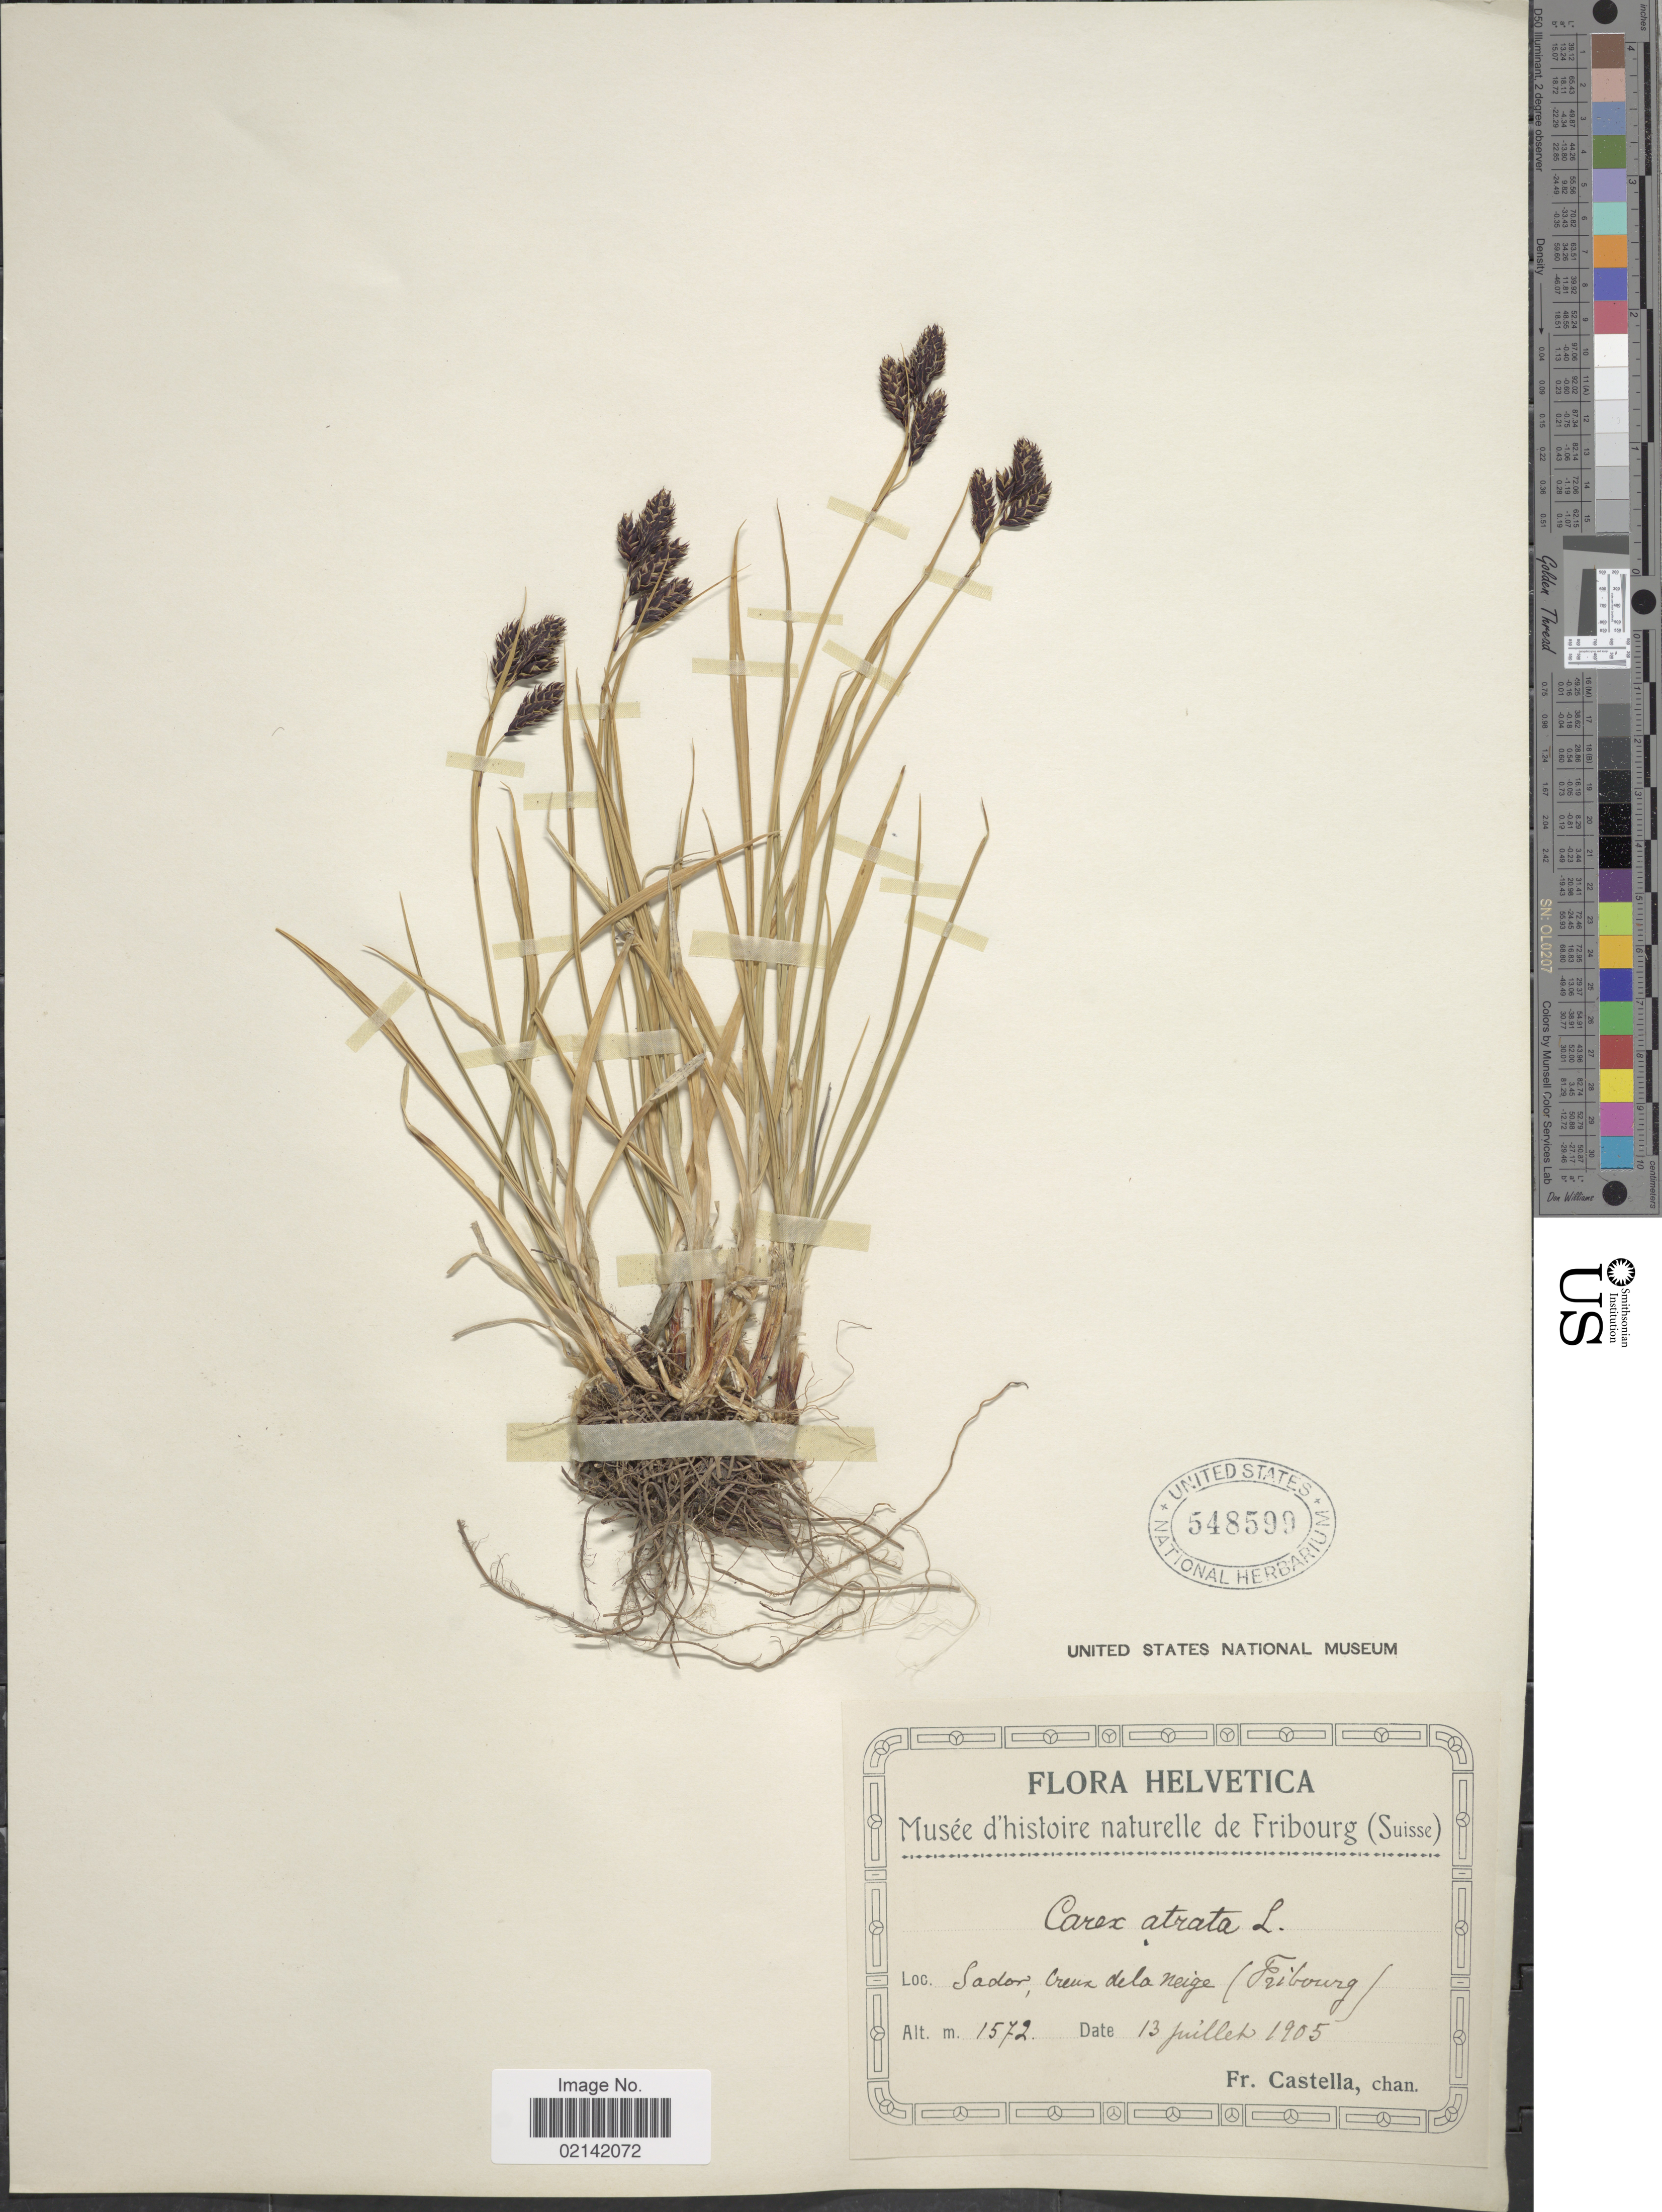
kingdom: Plantae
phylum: Tracheophyta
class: Liliopsida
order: Poales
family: Cyperaceae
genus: Carex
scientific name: Carex atrata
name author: L.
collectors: Fr. Castella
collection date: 1905-07-13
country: Switzerland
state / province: Fribourg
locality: Helvetica, Sador, Creux dela neige (Fribourg)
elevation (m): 1572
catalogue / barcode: US 548599